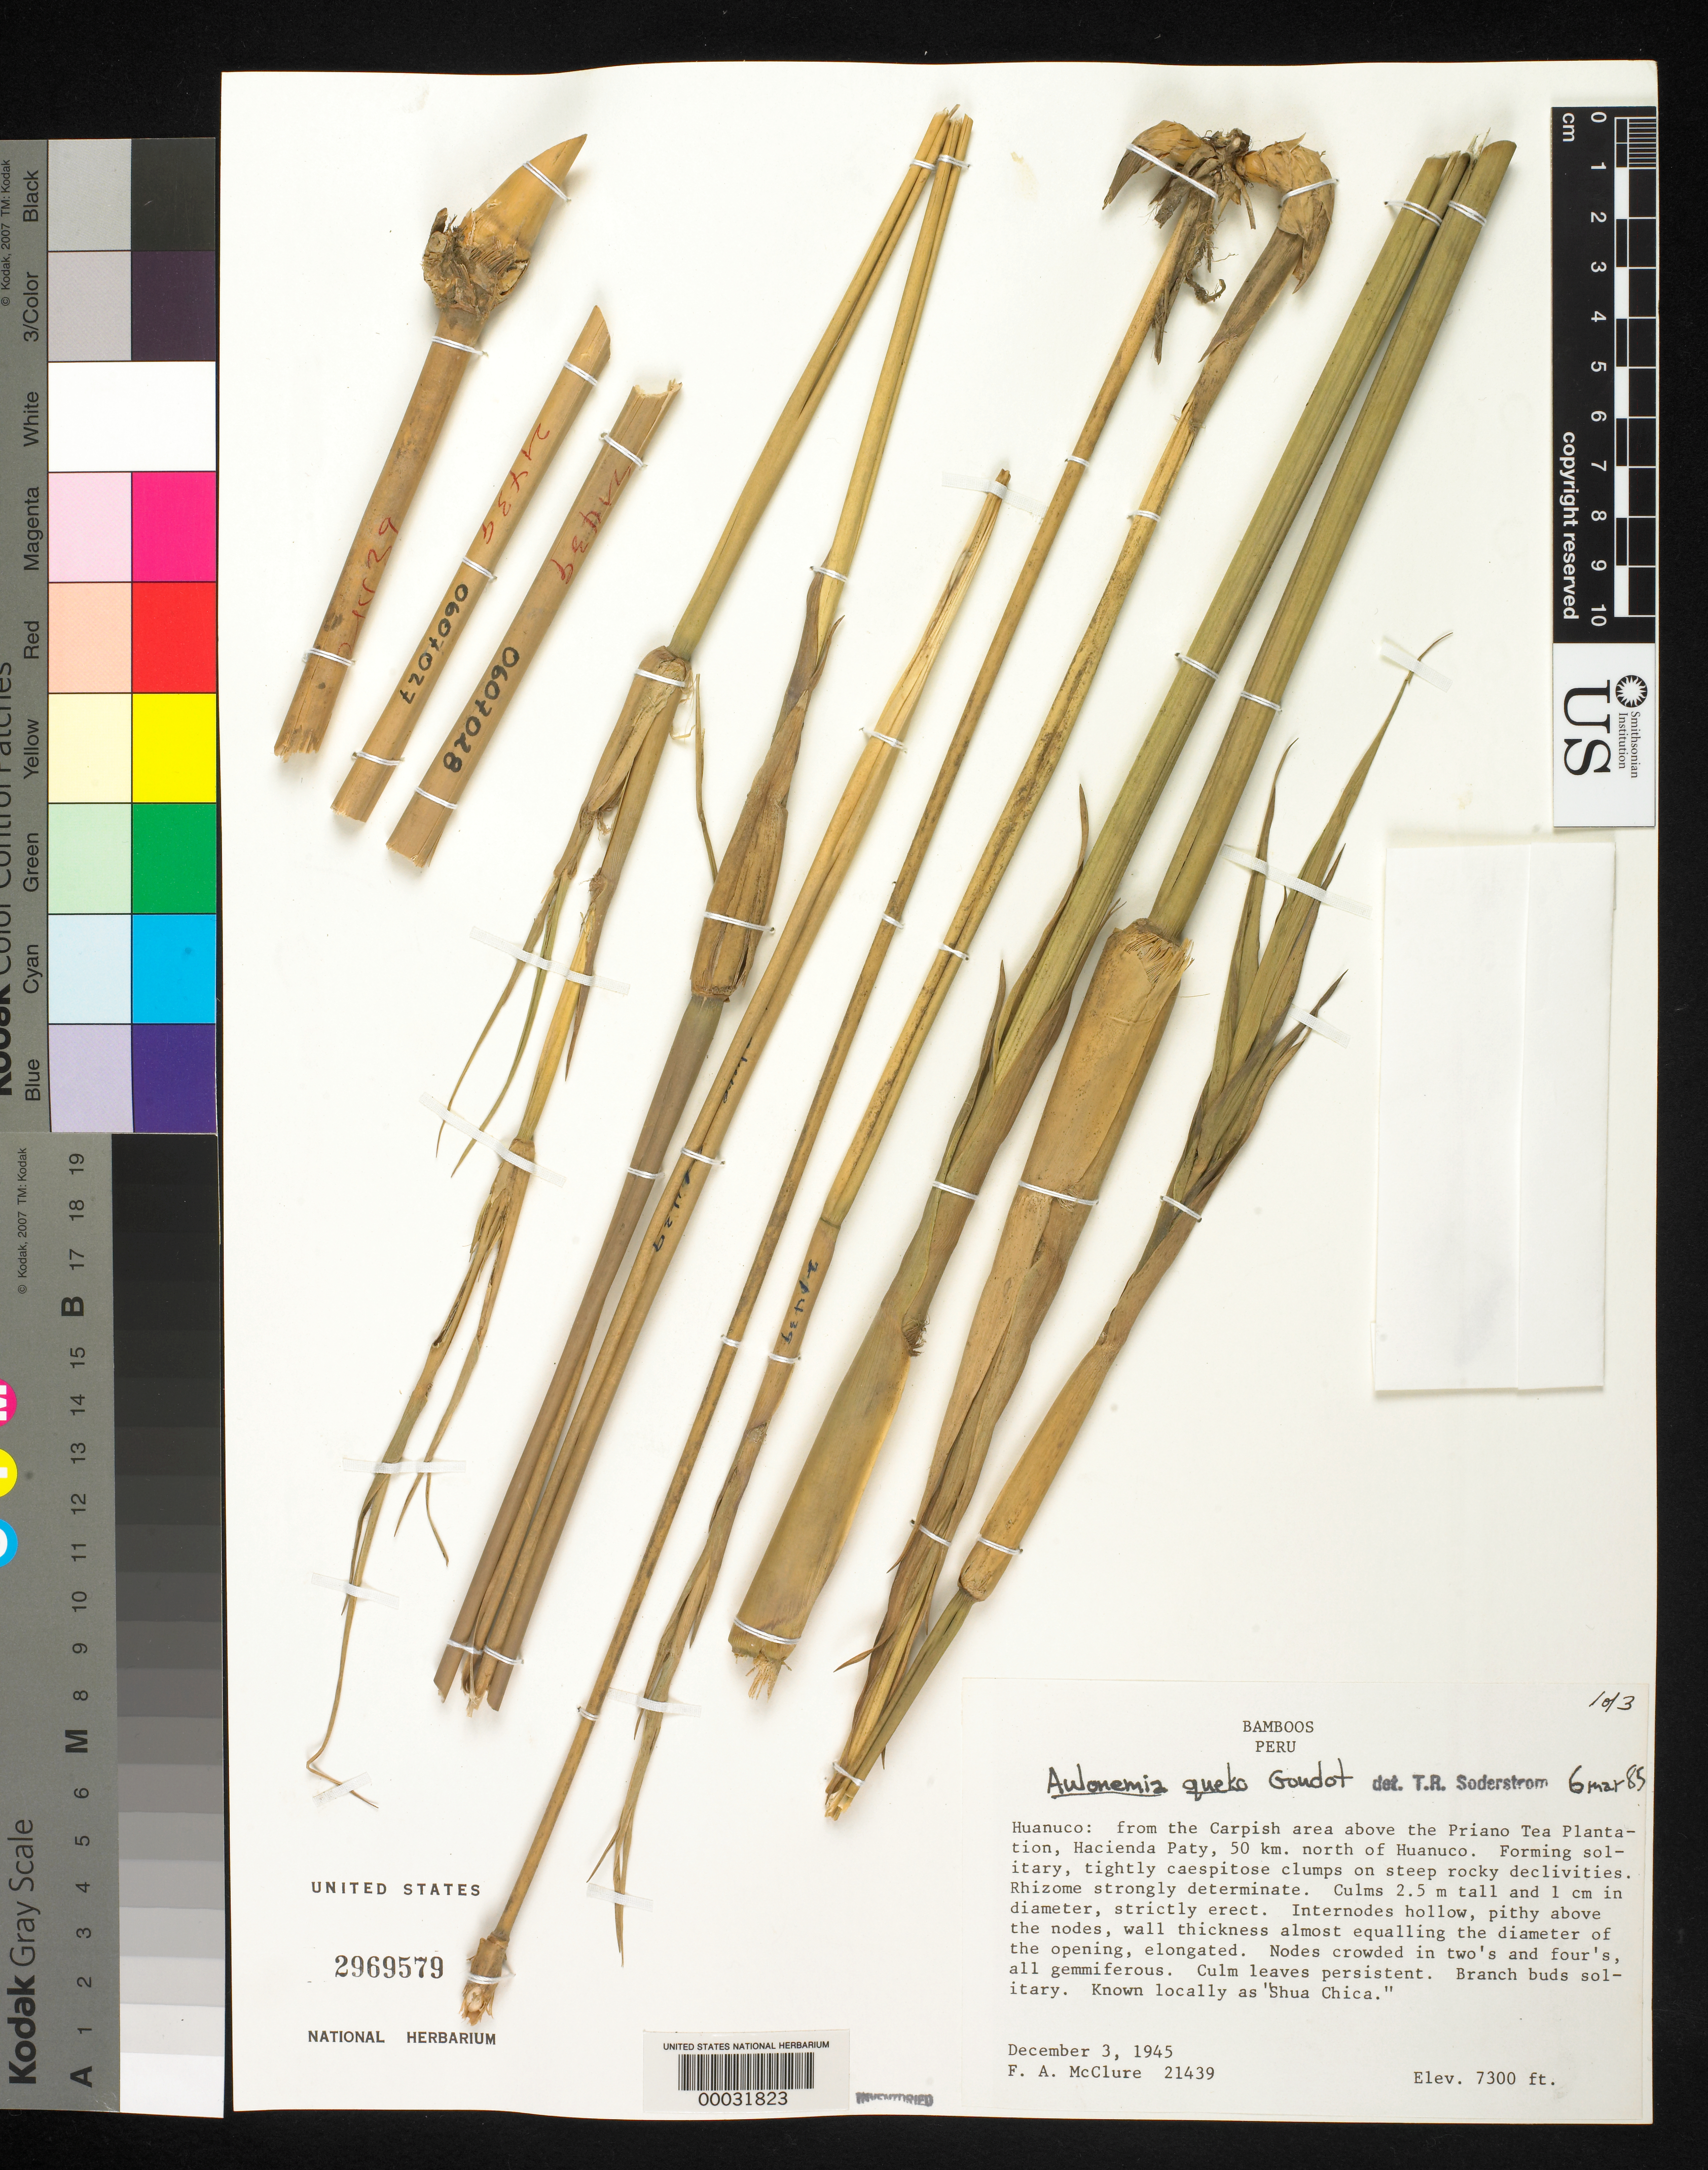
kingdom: Plantae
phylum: Tracheophyta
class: Liliopsida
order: Poales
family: Poaceae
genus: Aulonemia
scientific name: Aulonemia queko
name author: Goudot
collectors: F. A. McClure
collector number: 21439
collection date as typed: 03 Dec 1945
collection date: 1945-12-03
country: Peru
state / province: Huánuco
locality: Carpish area, Priano Tea Plantation, Hacienda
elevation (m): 2227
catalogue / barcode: US 2969579